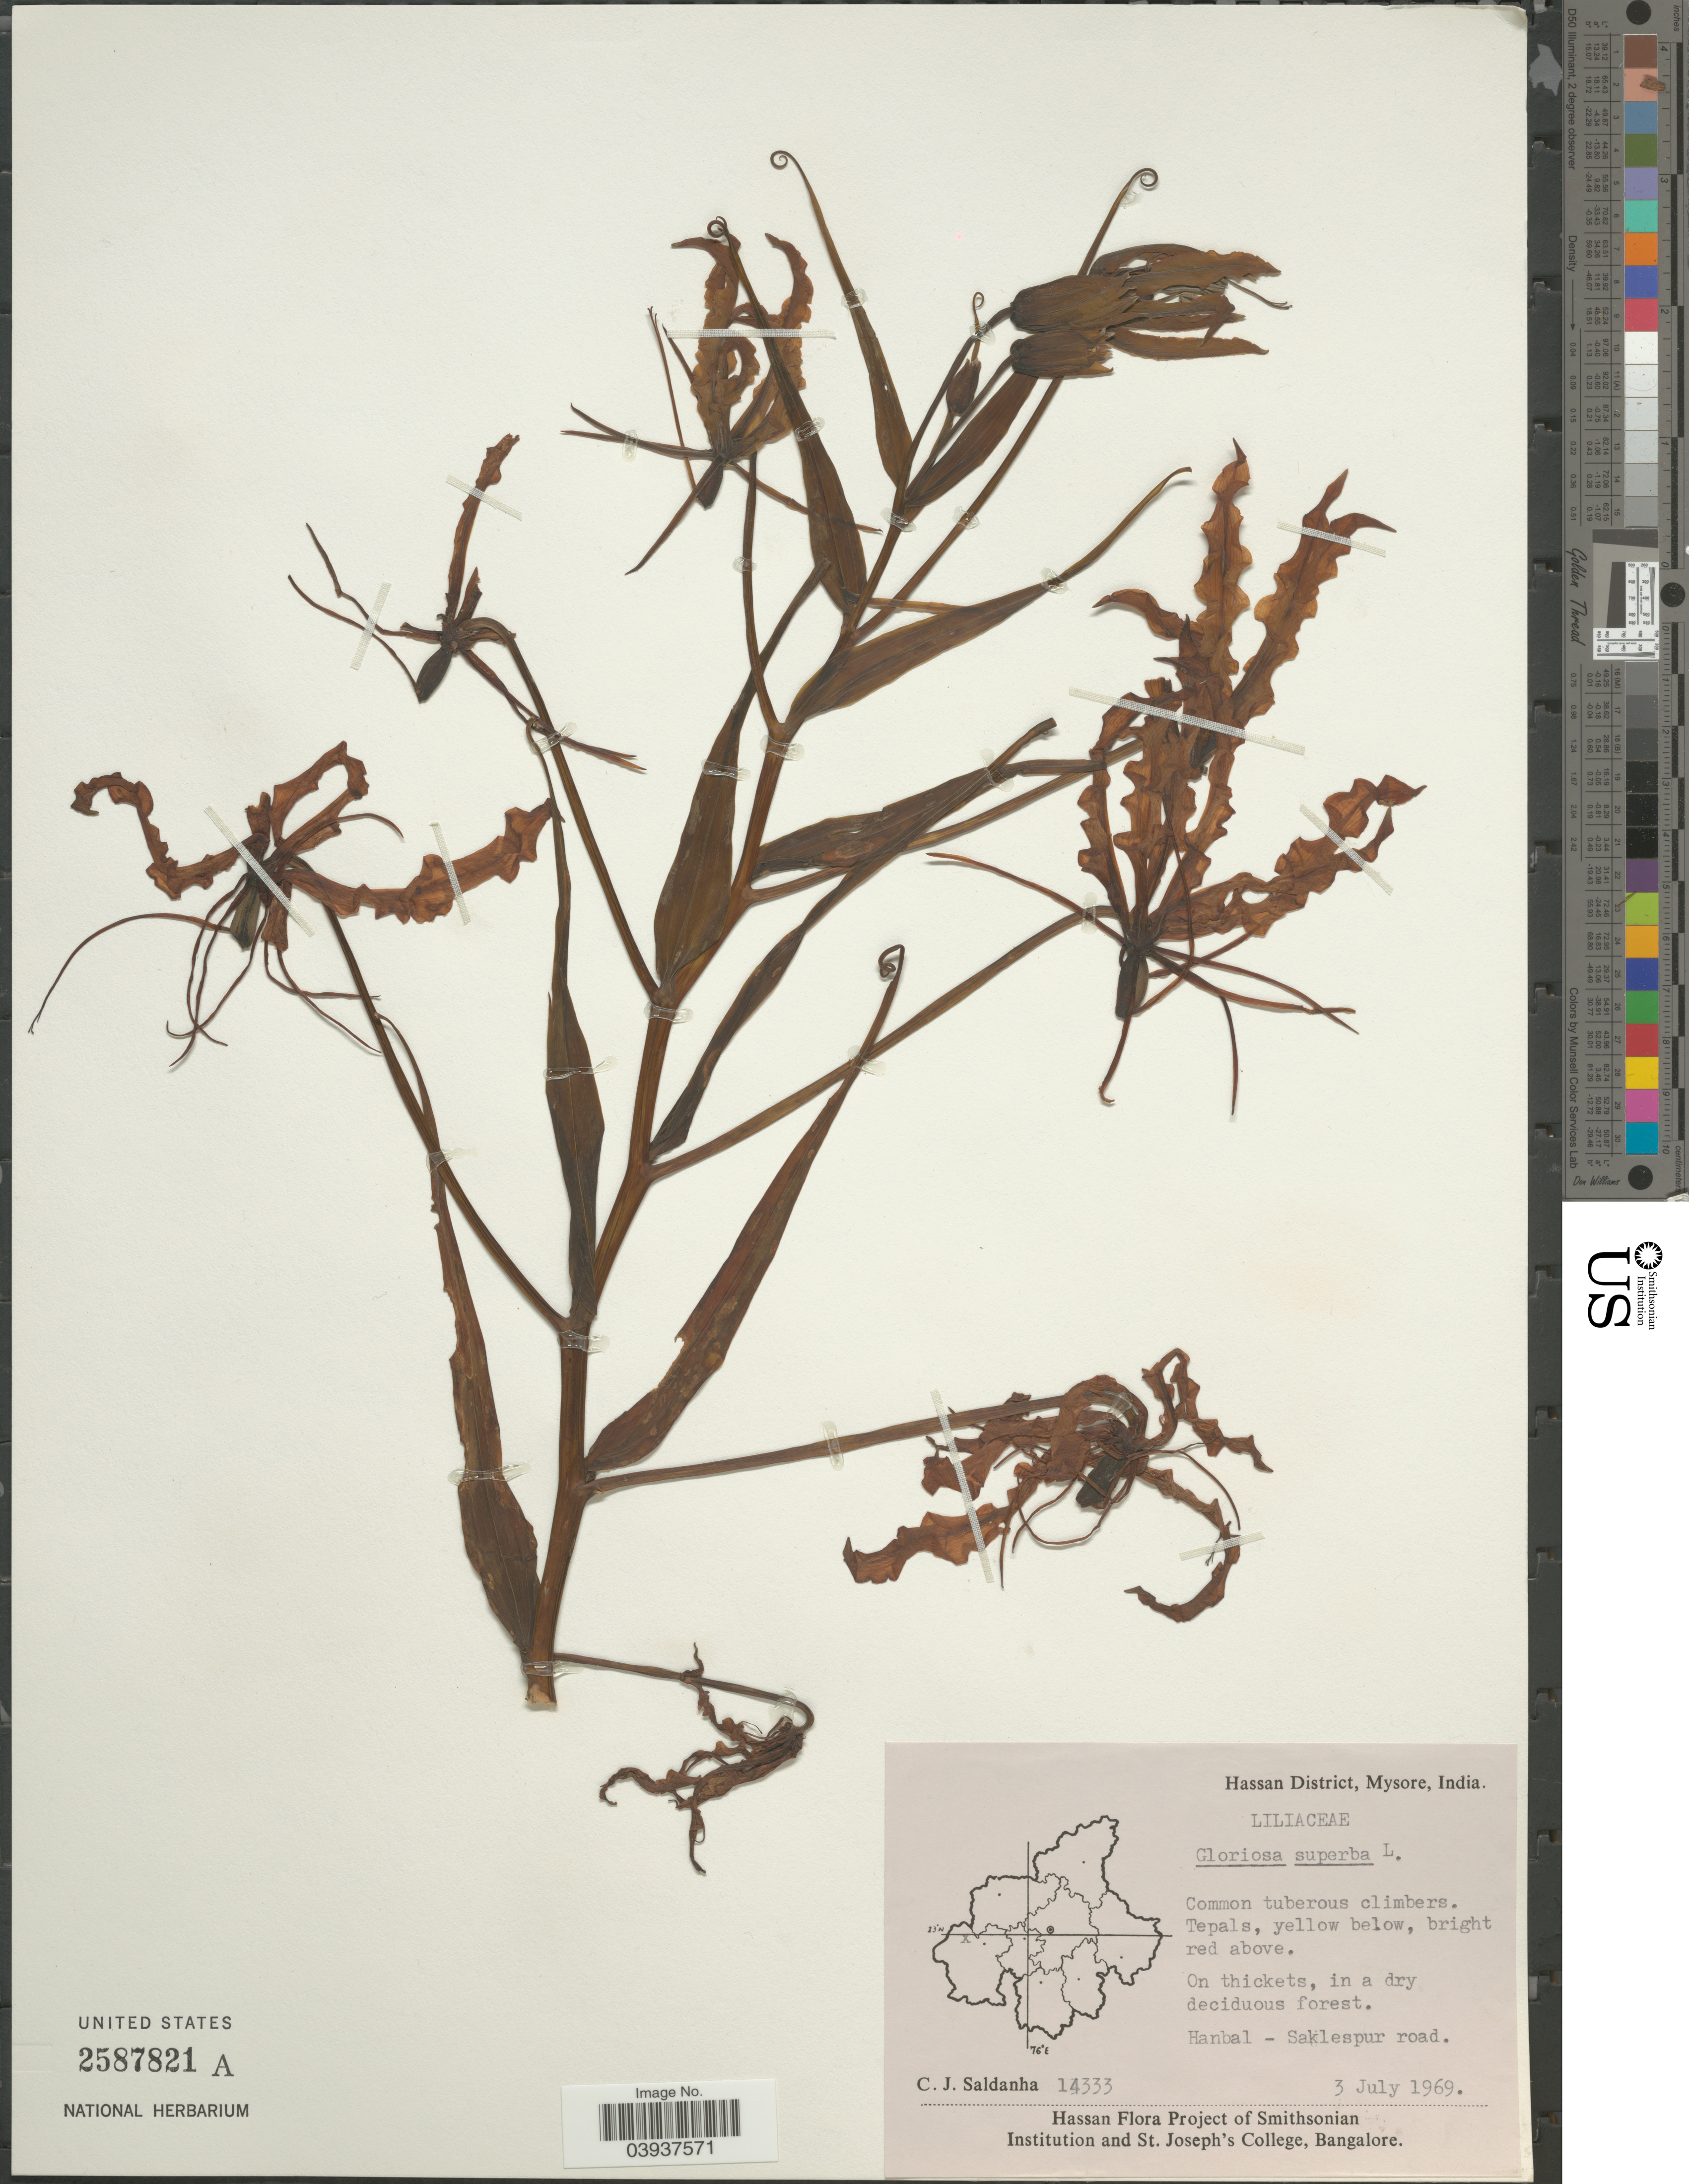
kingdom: Plantae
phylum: Tracheophyta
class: Liliopsida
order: Liliales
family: Colchicaceae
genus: Gloriosa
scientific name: Gloriosa superba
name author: L.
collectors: C. J. Saldanha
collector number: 14333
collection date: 1969-07-03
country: India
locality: Hassan District, Mysore. Hanbal - Saklespur road.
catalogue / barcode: US 2587821A